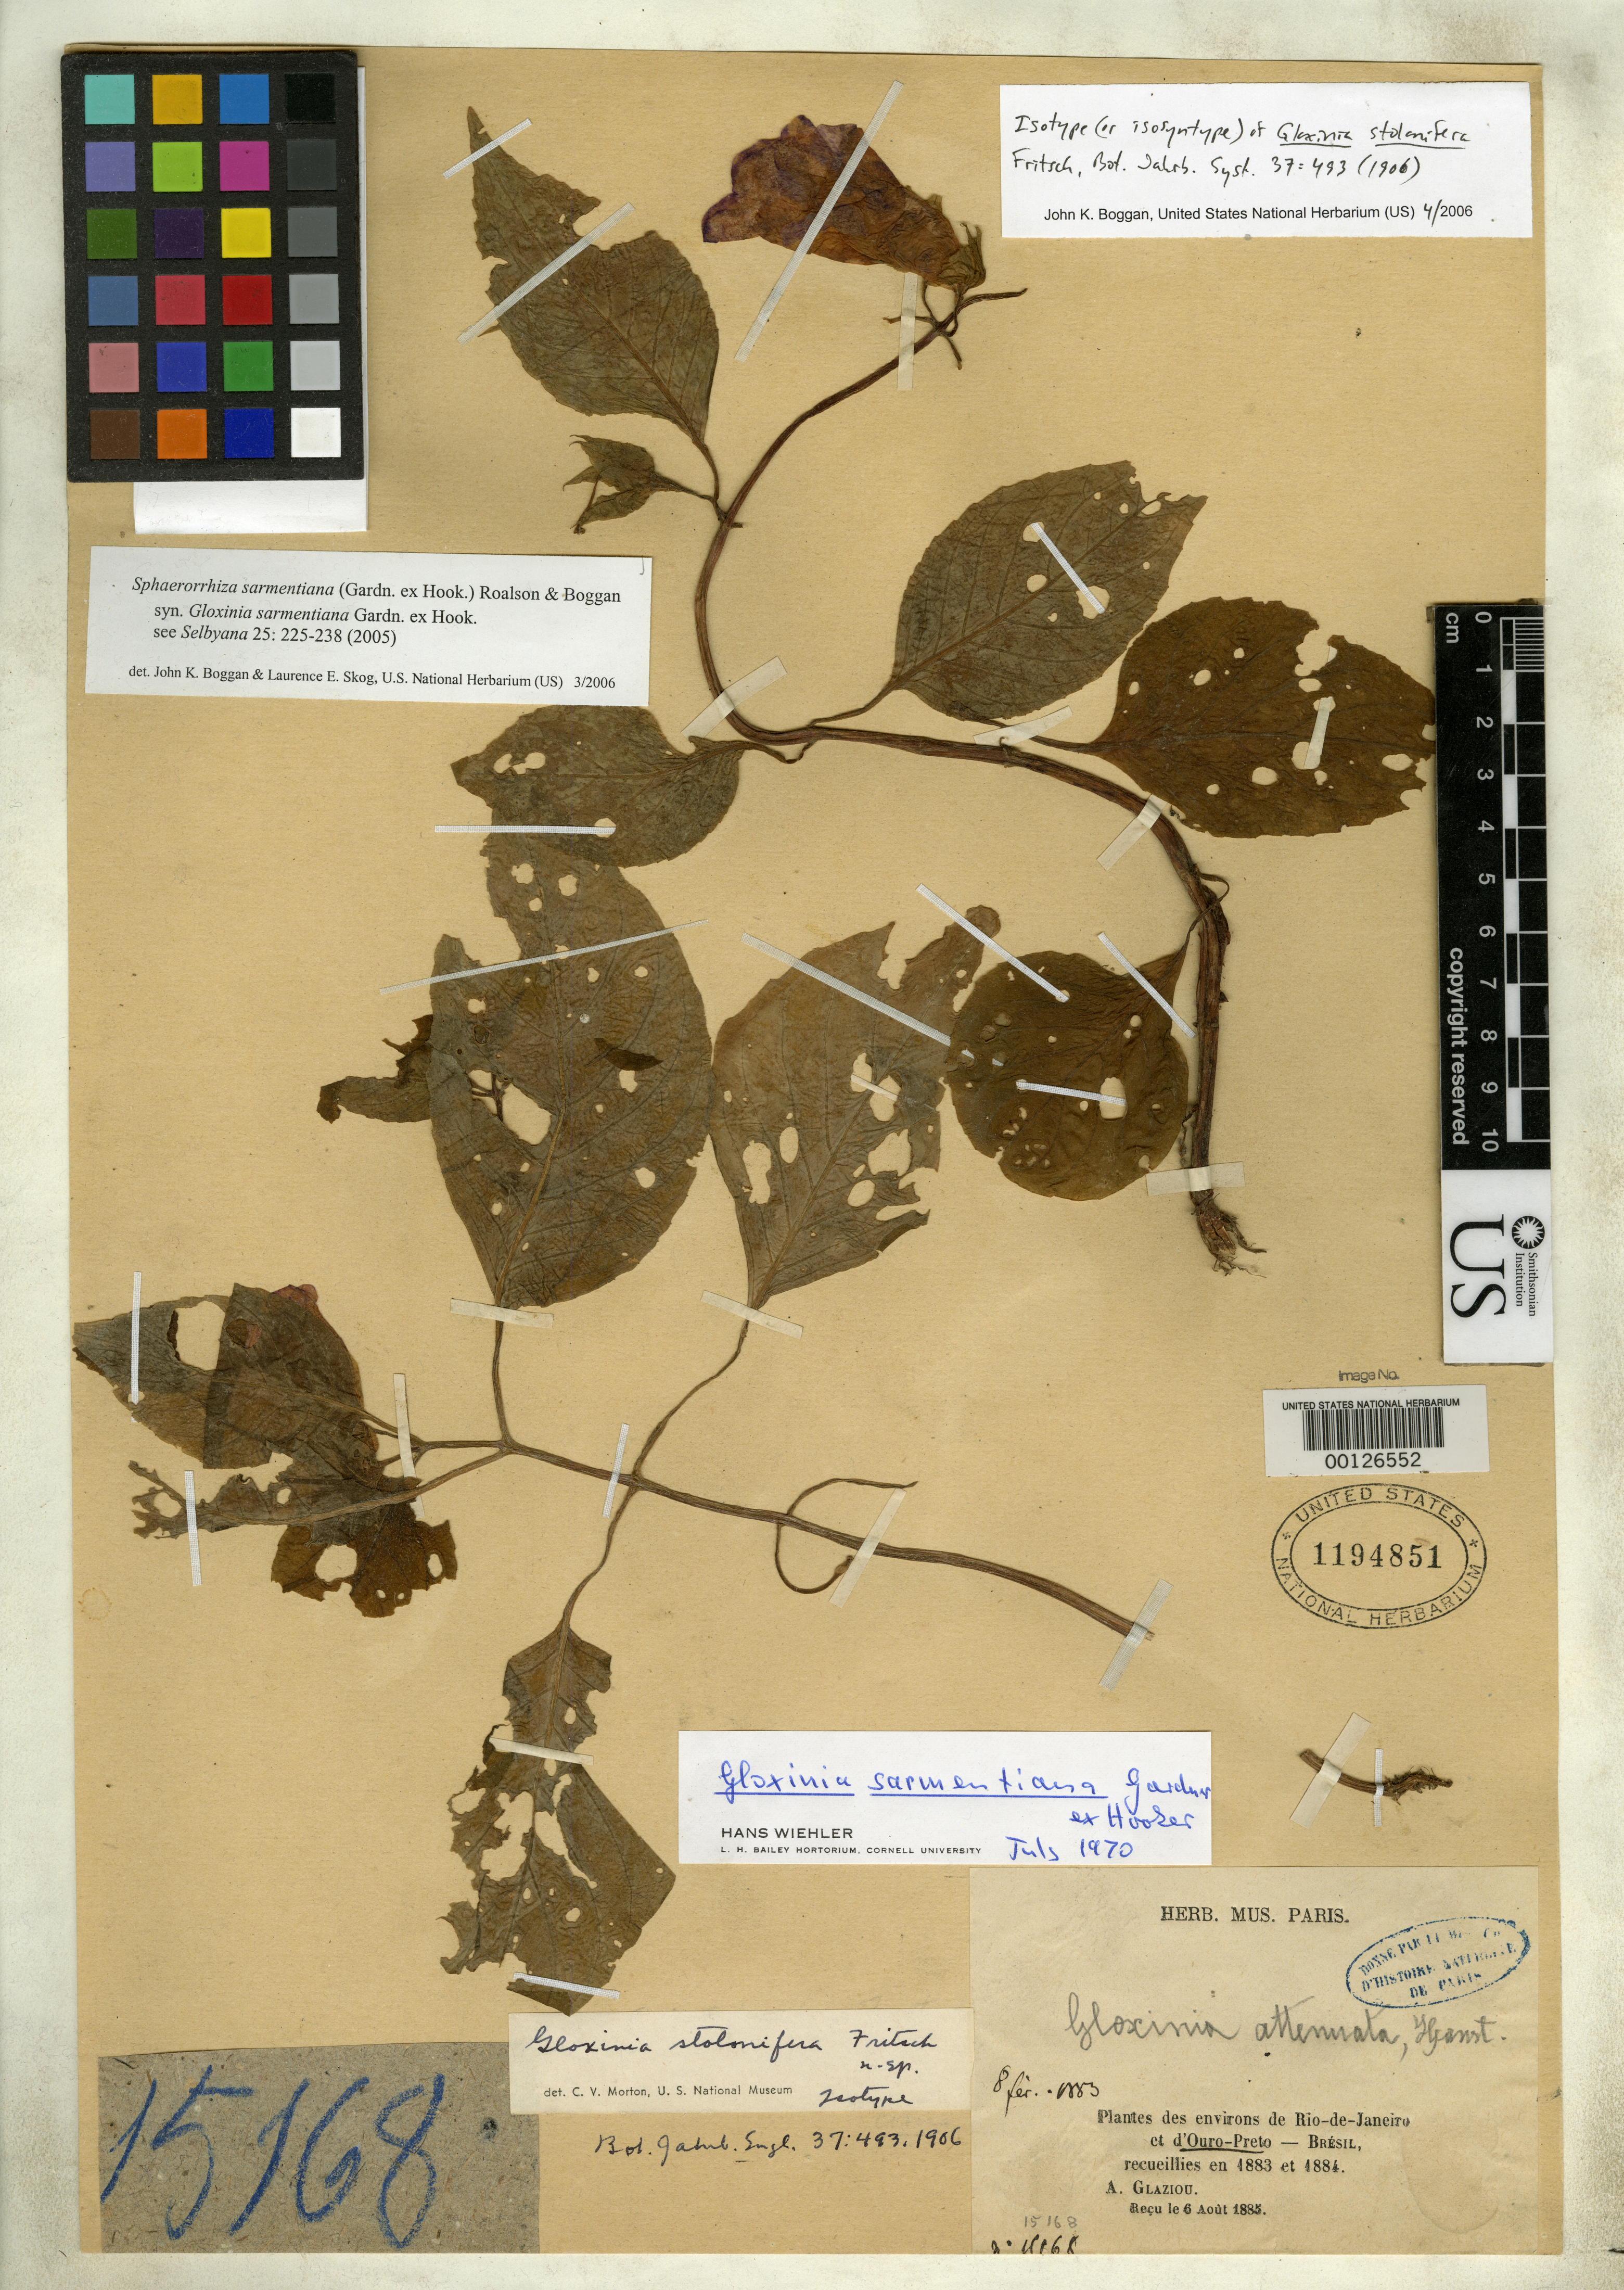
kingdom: Plantae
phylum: Tracheophyta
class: Magnoliopsida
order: Lamiales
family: Gesneriaceae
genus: Gloxinia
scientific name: Gloxinia stolonifera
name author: Fritsch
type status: Isotype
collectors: A. F. M. Glaziou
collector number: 15168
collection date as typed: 08 Feb 1883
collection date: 1883-02-08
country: Brazil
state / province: Minas Gerais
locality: Ouro Preto.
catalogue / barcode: US 1194851